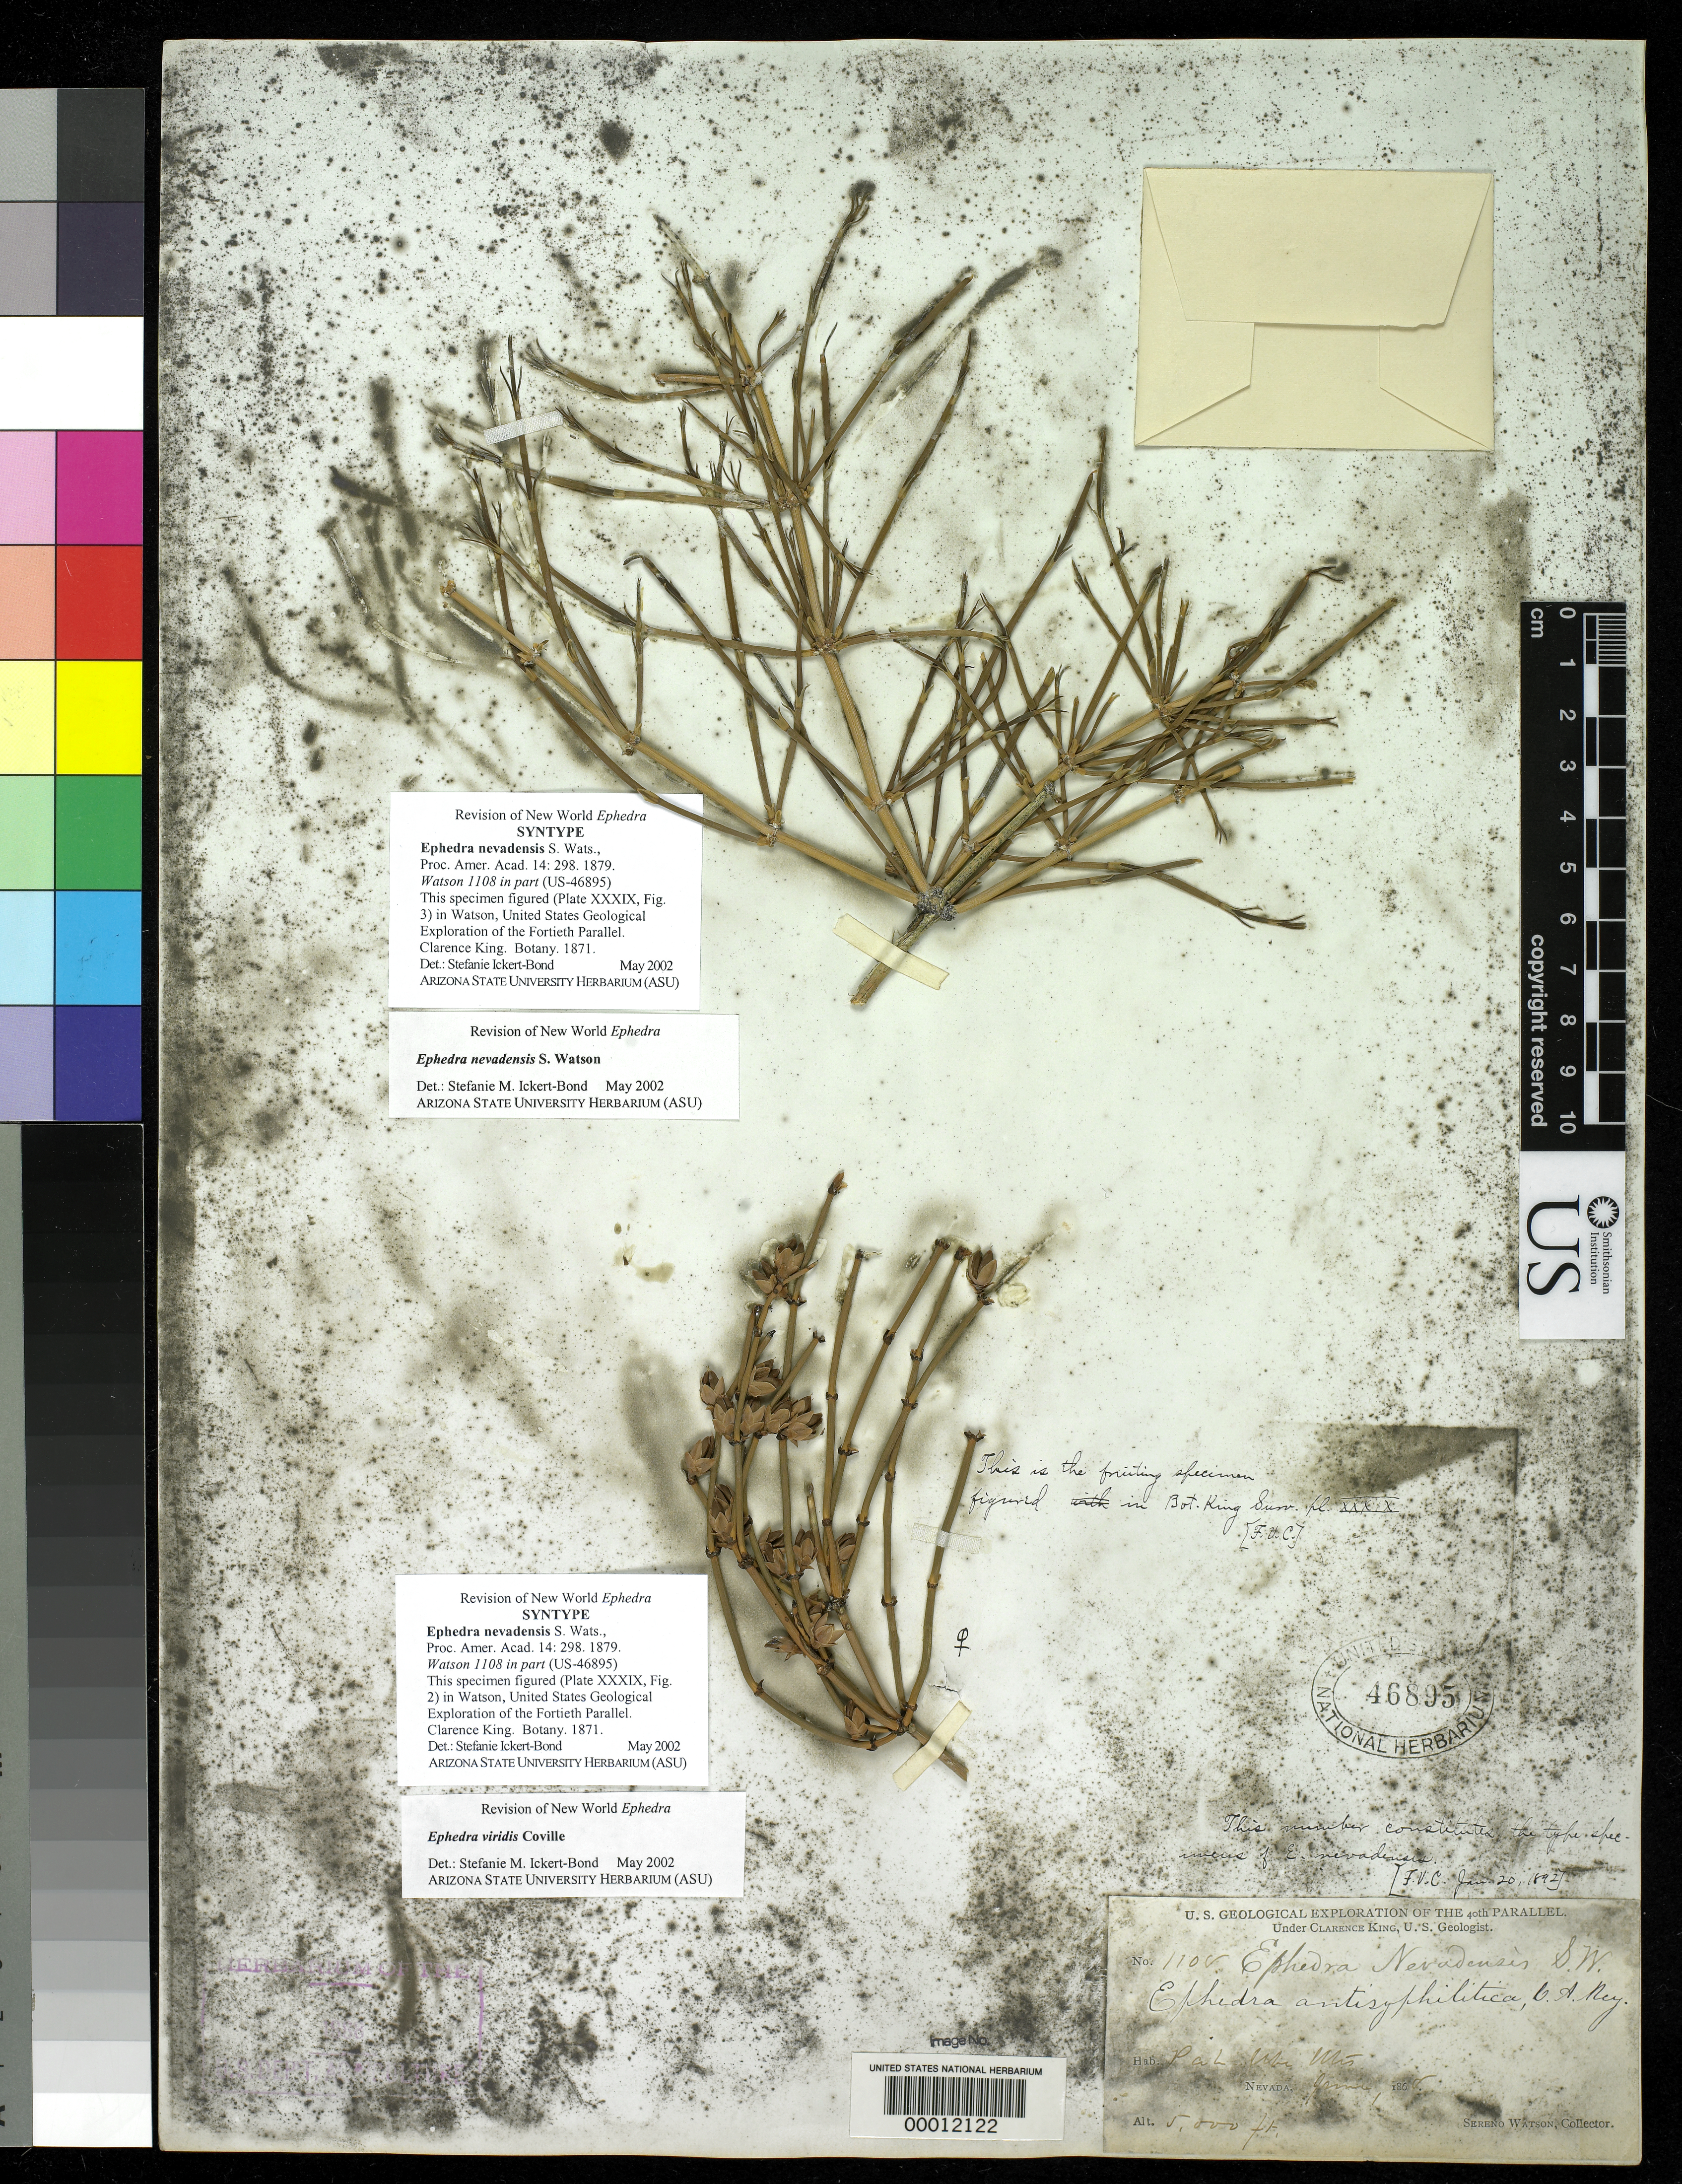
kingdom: Plantae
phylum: Tracheophyta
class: Gnetopsida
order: Ephedrales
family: Ephedraceae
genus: Ephedra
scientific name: Ephedra nevadensis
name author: S. Watson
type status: Syntype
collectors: S. Watson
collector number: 1108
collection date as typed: May 1868 to -- Jul 1868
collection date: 1868-05/1868-07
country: United States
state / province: Nevada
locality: Pah Ute Mountains.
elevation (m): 1219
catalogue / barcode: US 46895